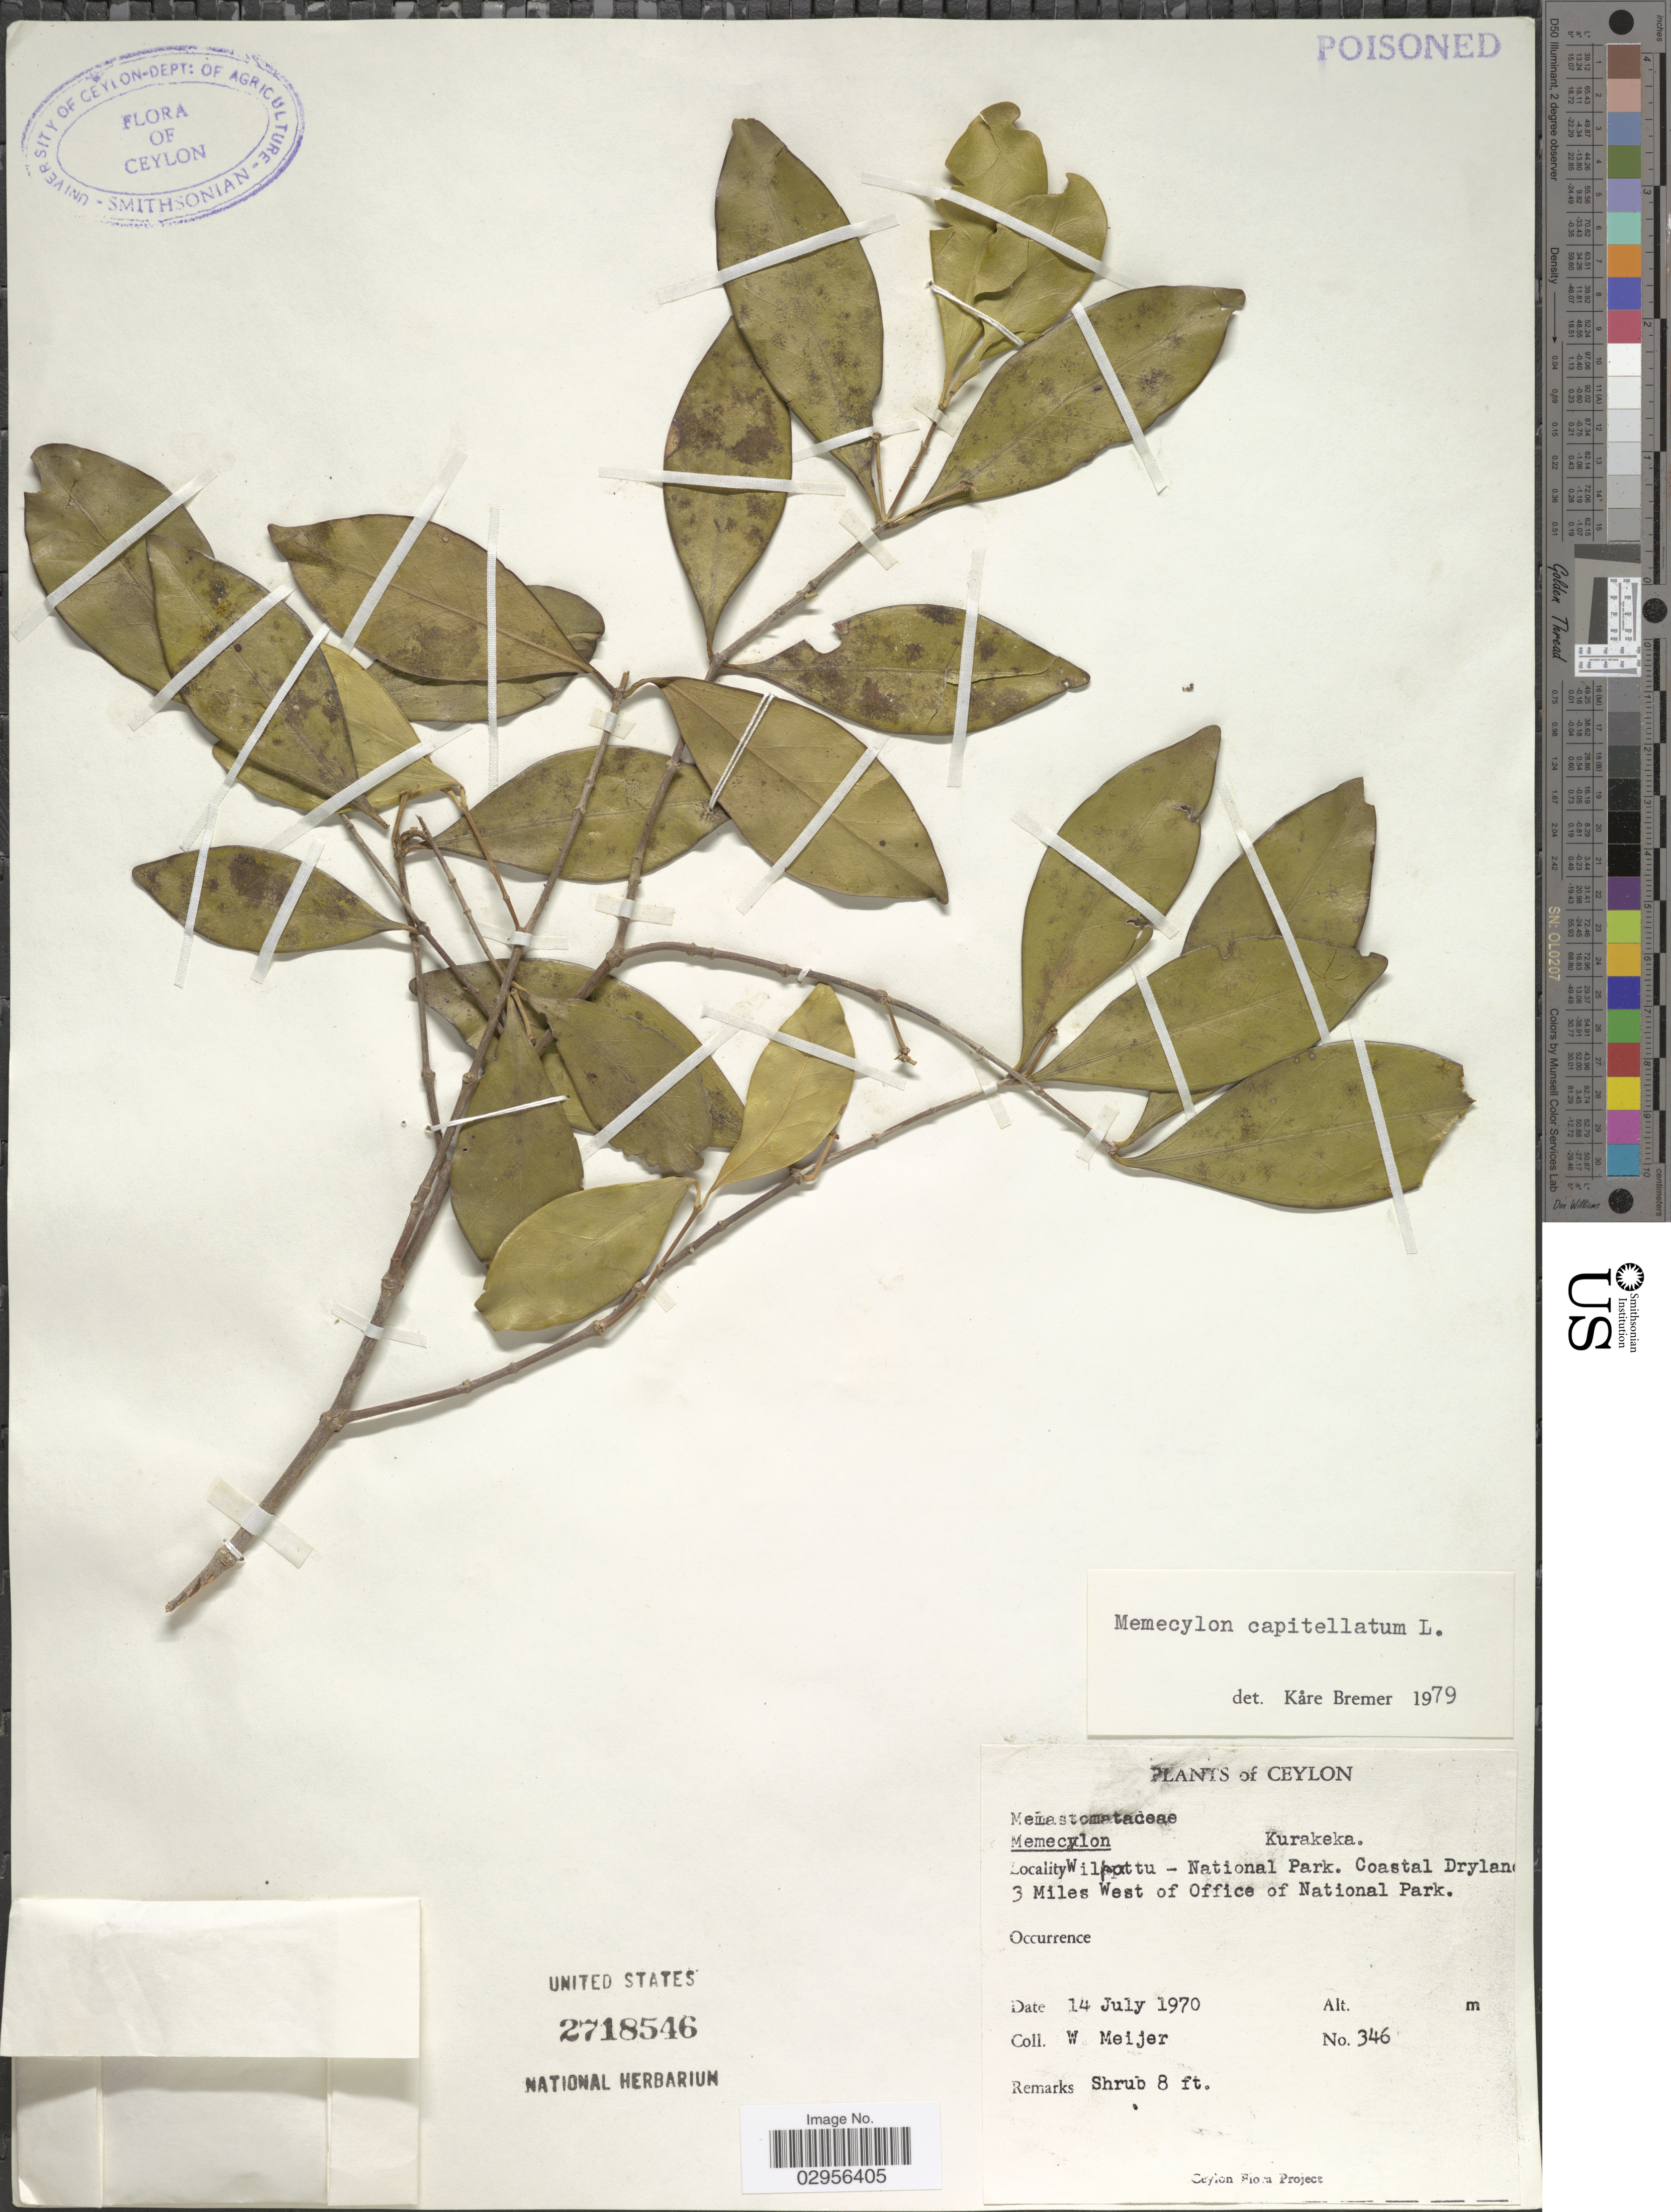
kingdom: Plantae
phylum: Tracheophyta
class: Magnoliopsida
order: Myrtales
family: Melastomataceae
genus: Memecylon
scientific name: Memecylon capitellatum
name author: L.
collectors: W. Meijer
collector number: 346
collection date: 1970-07-14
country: Sri Lanka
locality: Ceylon. Wilpattu - National Park. Coastal Drylan [illegible text] 3 Miles West of Office of National Park.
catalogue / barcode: US 2718546